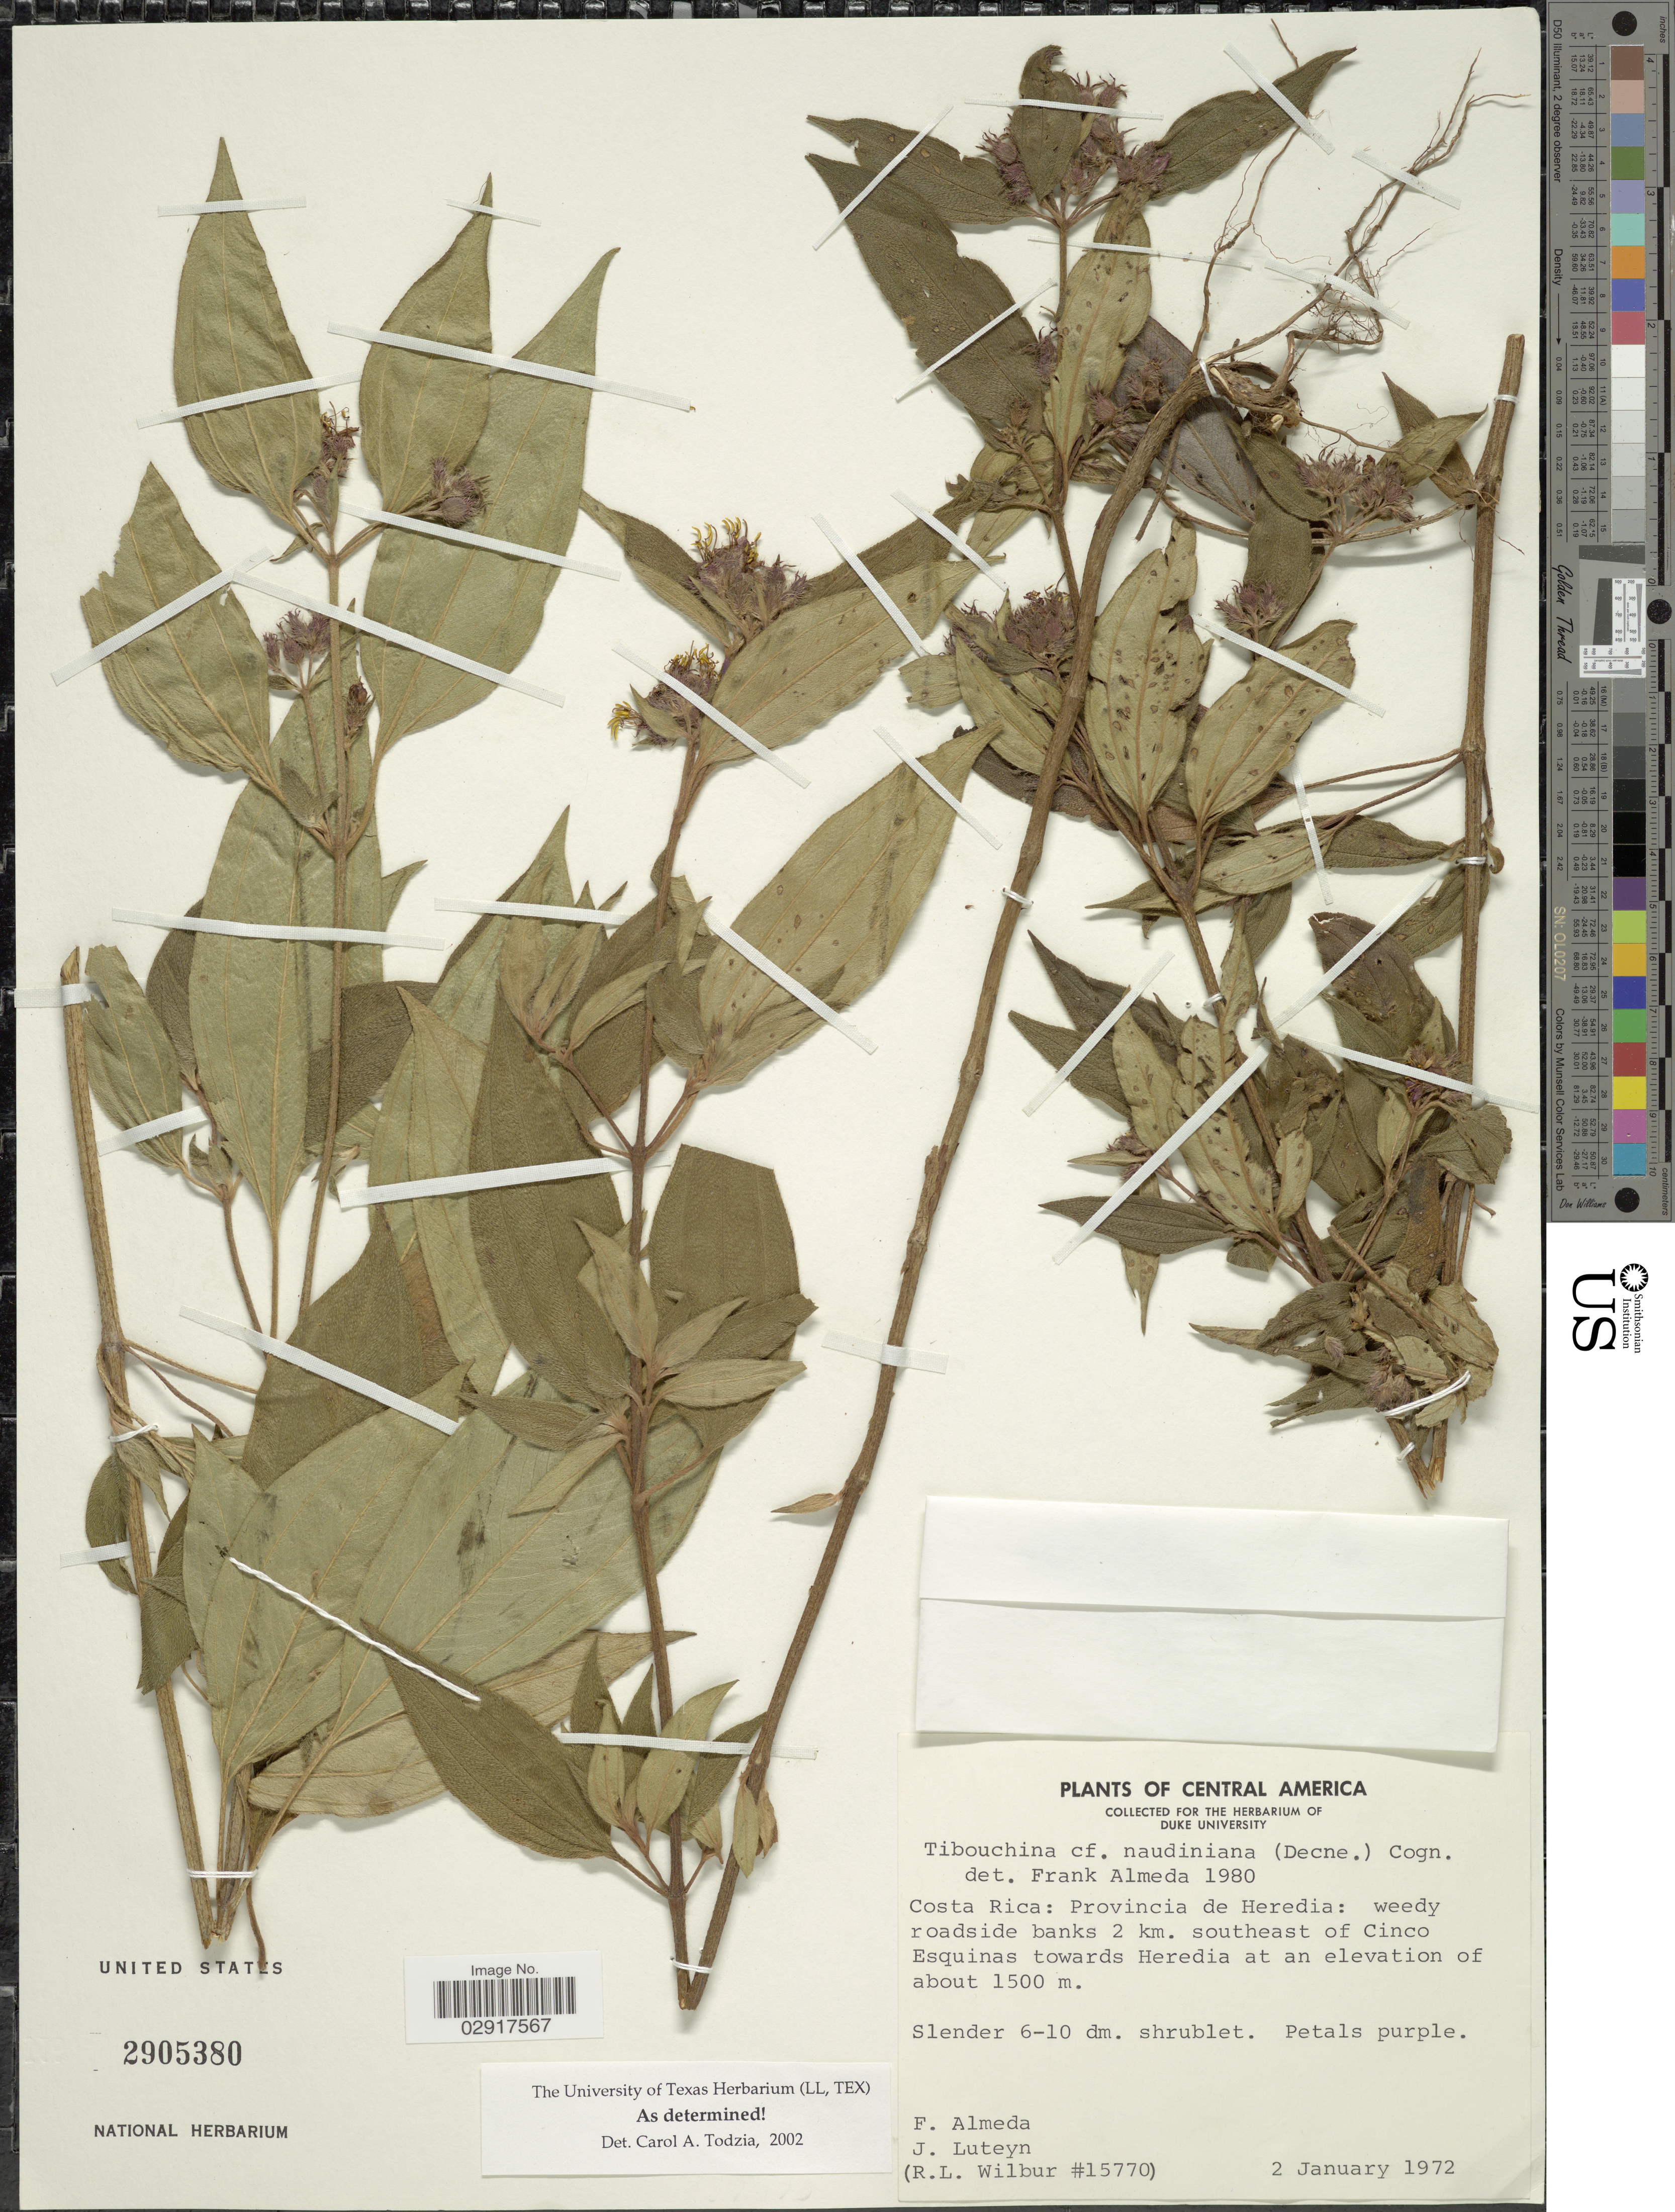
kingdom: Plantae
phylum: Tracheophyta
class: Magnoliopsida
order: Myrtales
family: Melastomataceae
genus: Chaetogastra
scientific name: Chaetogastra naudiniana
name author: Decne.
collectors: F. Almeda, J. L. Luteyn & R. L. Wilbur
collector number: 15770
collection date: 1972-01-02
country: Costa Rica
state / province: Heredia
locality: Central America. Provincia de Heredia: weedy roadside bank 2 km. southeast of Cinco Esquinas towards Heredia.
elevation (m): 1500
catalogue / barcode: US 2905380